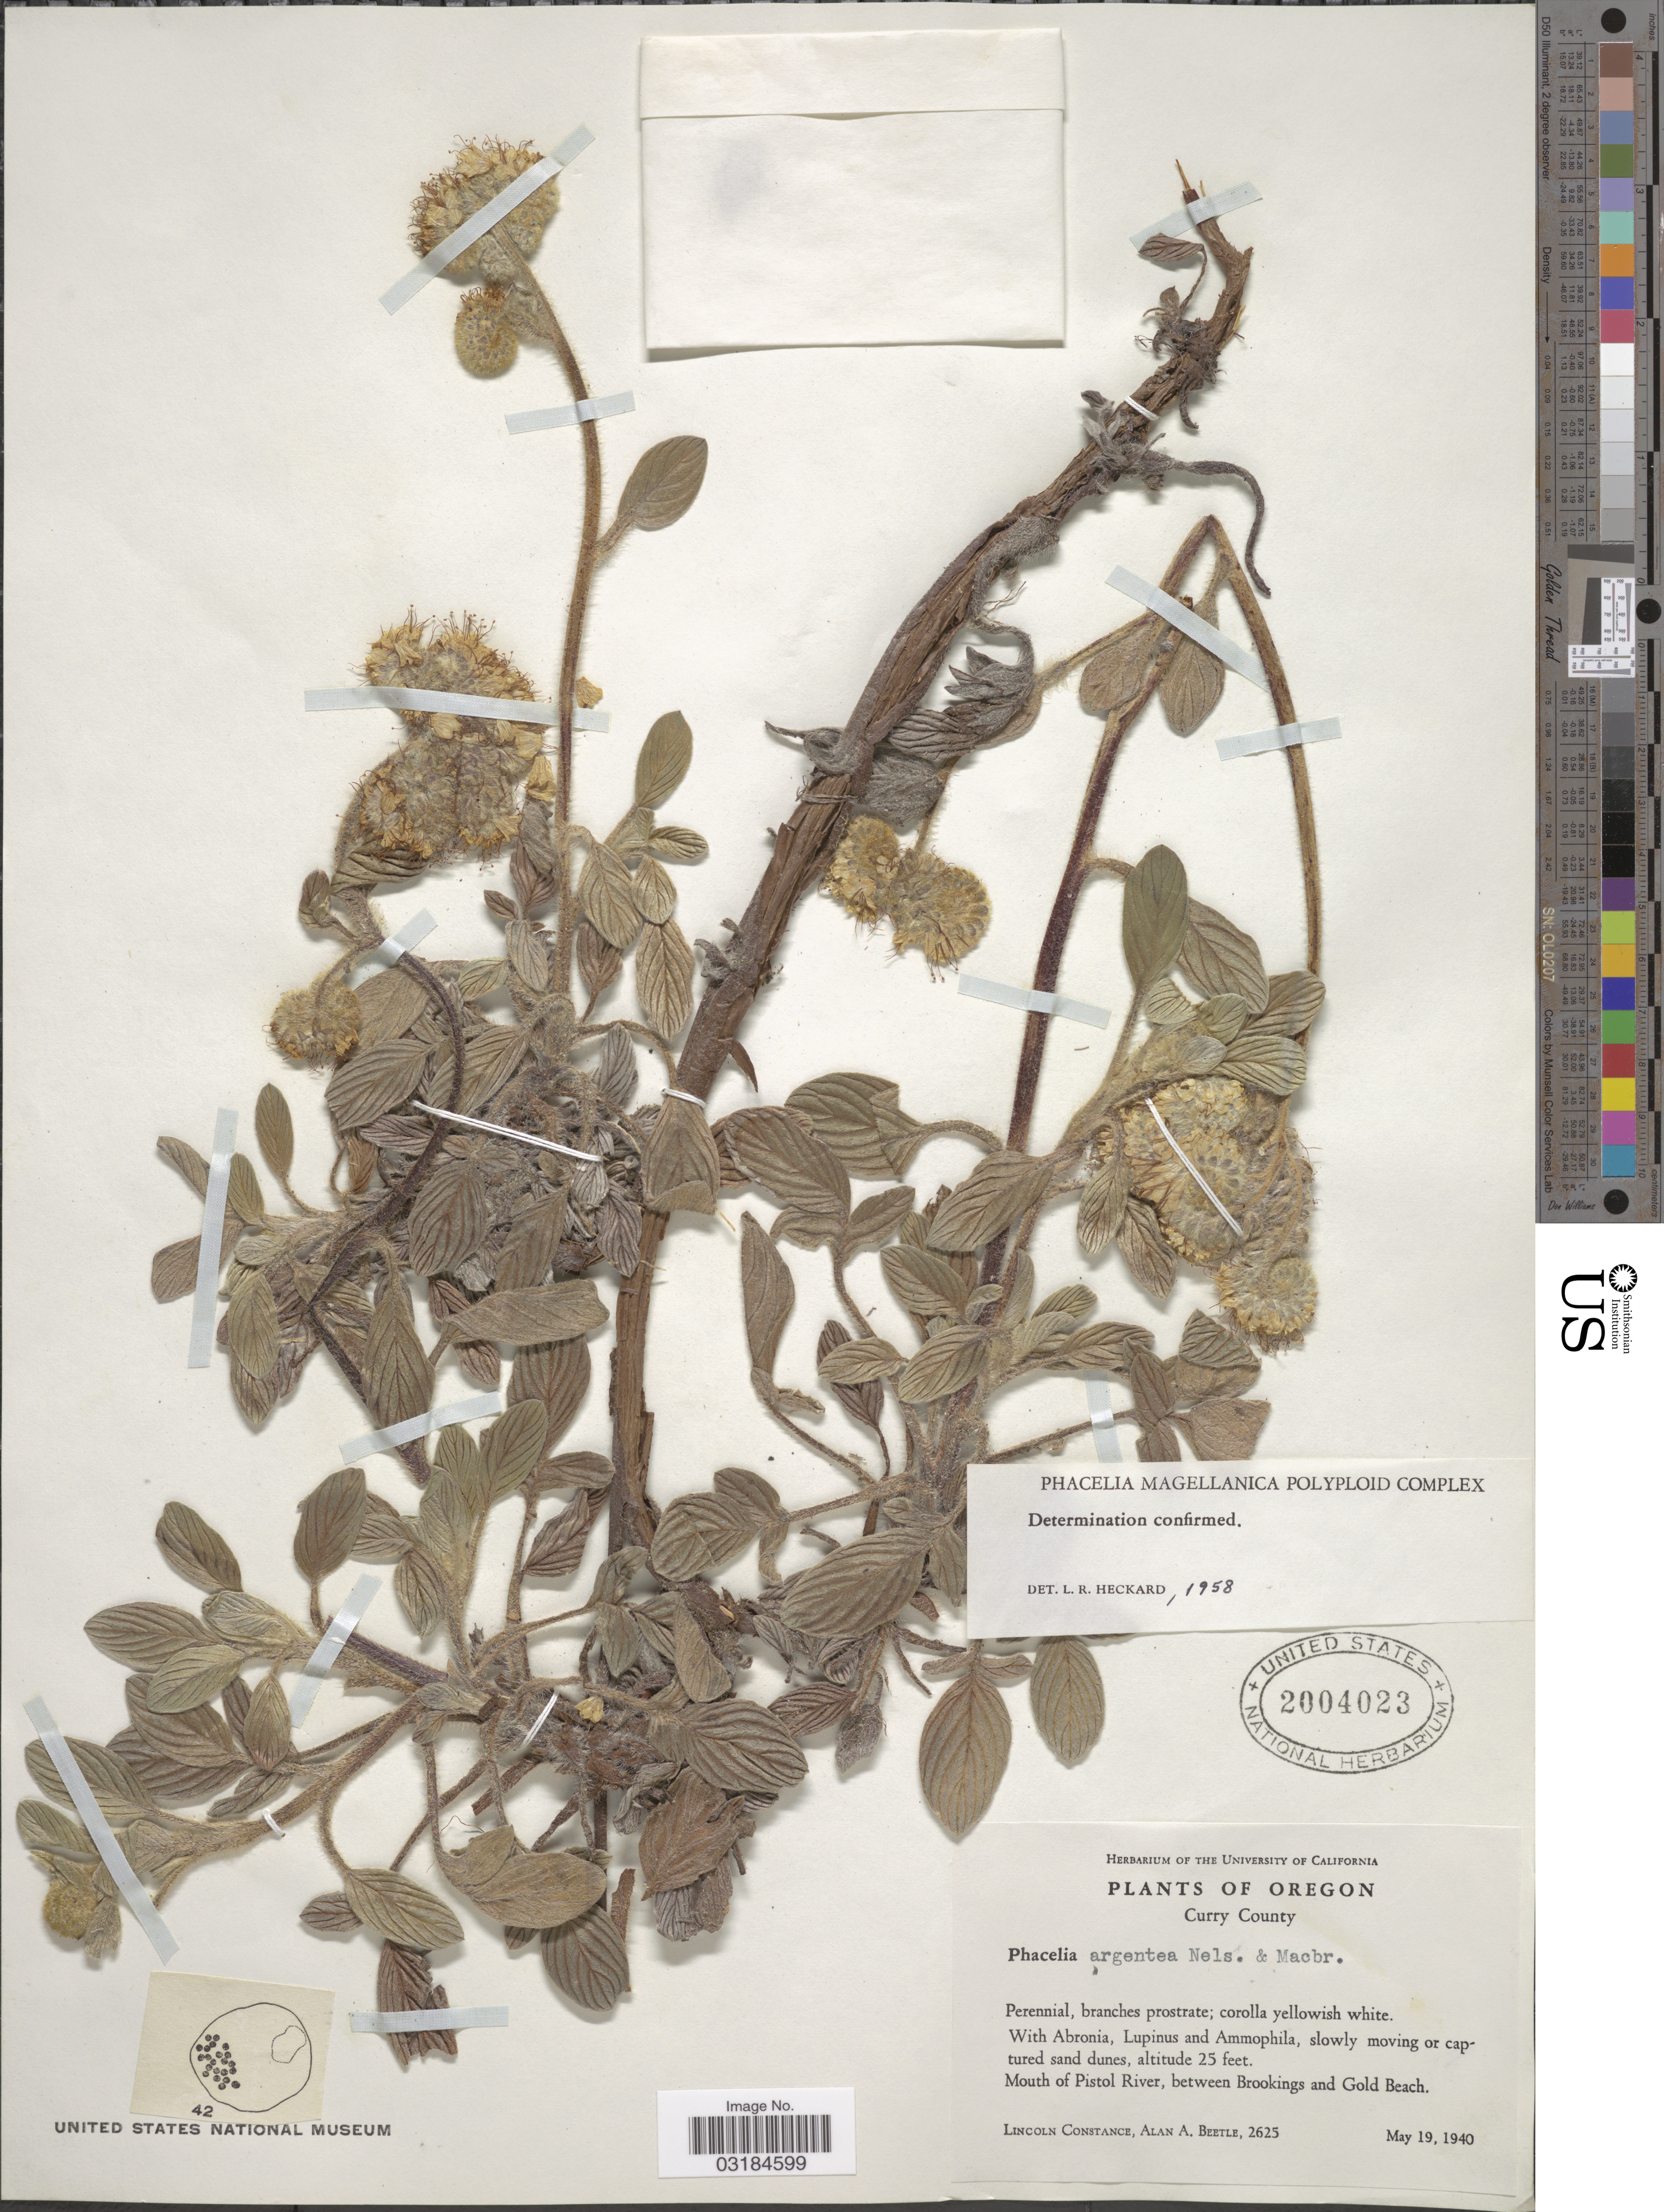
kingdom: Plantae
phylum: Tracheophyta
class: Magnoliopsida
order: Boraginales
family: Hydrophyllaceae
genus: Phacelia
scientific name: Phacelia argentea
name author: A. Nelson & J.F. Macbr.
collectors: L. Constance & A. A. Beetle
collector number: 2625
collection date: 1940-05-19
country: United States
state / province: Oregon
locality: Curry County. Mouth of Pistol River, between Brookings and Gold Beach.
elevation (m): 8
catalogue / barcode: US 2004023